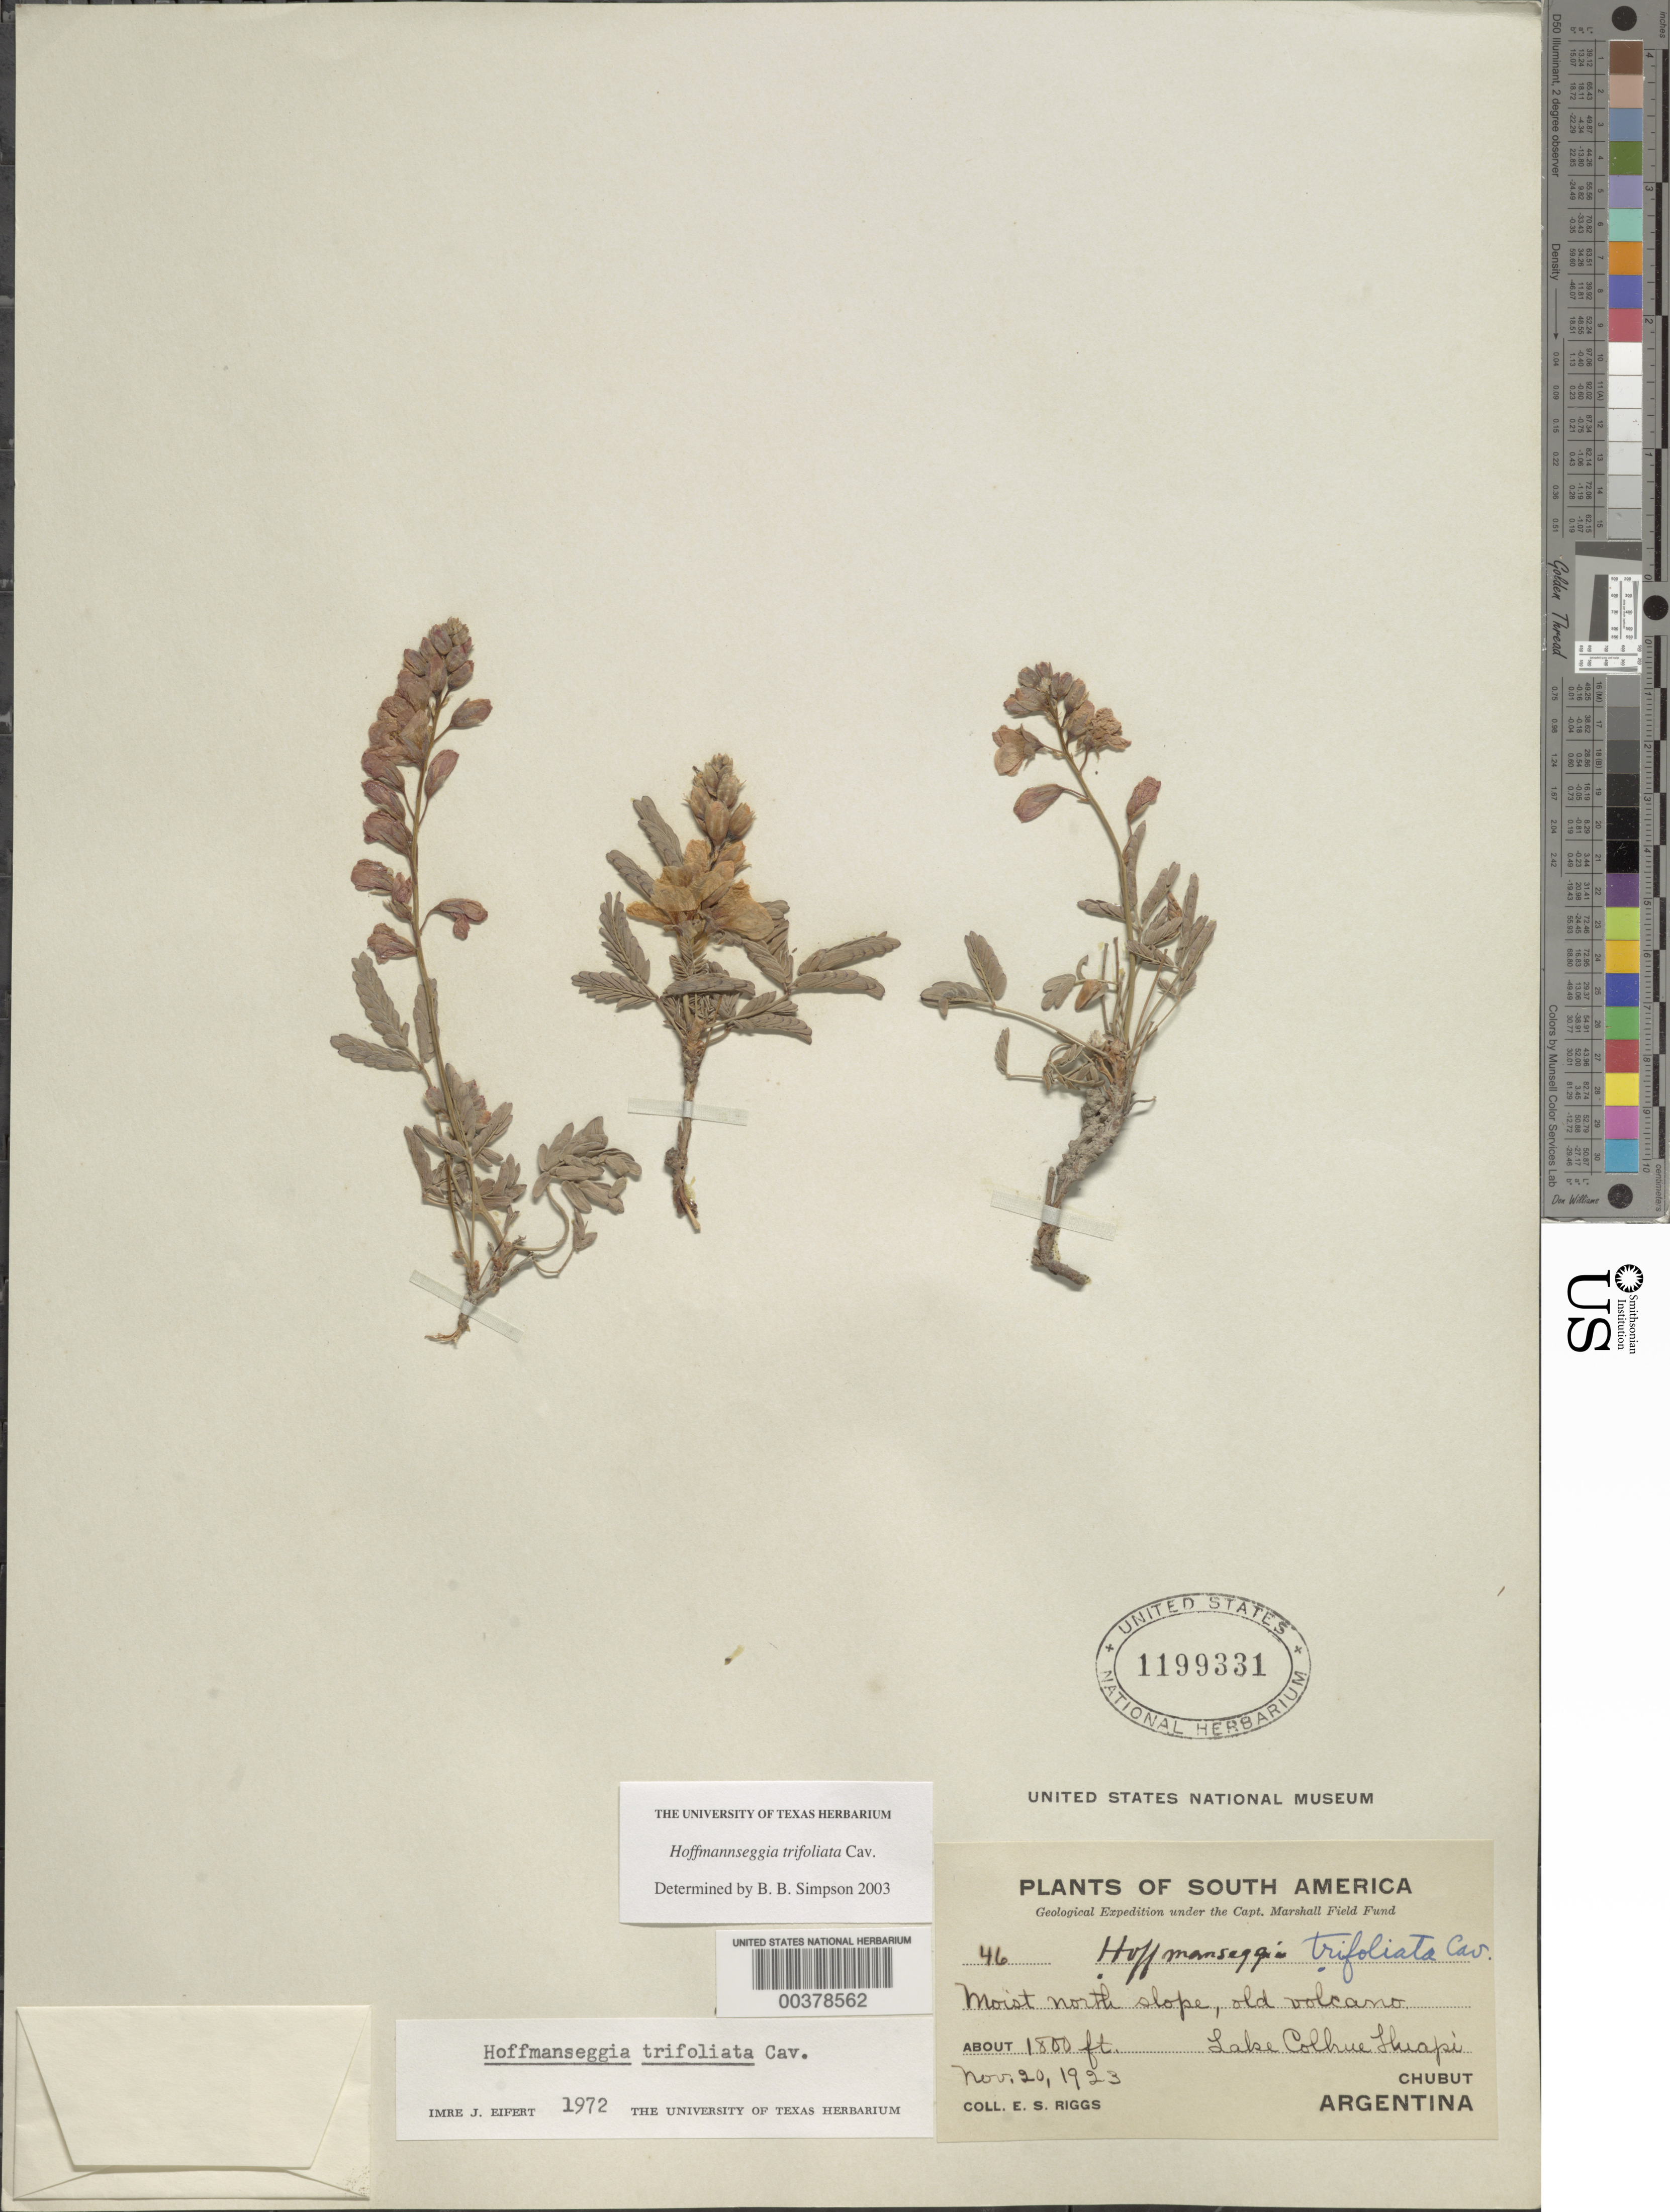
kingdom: Plantae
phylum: Tracheophyta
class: Magnoliopsida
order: Fabales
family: Fabaceae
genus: Hoffmannseggia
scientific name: Hoffmannseggia trifoliata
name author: Cav.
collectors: E. Riggs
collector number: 46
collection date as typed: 20 Nov 1923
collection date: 1923-11-20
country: Argentina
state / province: Chubut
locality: Lake Colhue Huapi, N slope of old volcano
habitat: Moist n slope, old volcano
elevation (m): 549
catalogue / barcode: US 1199331